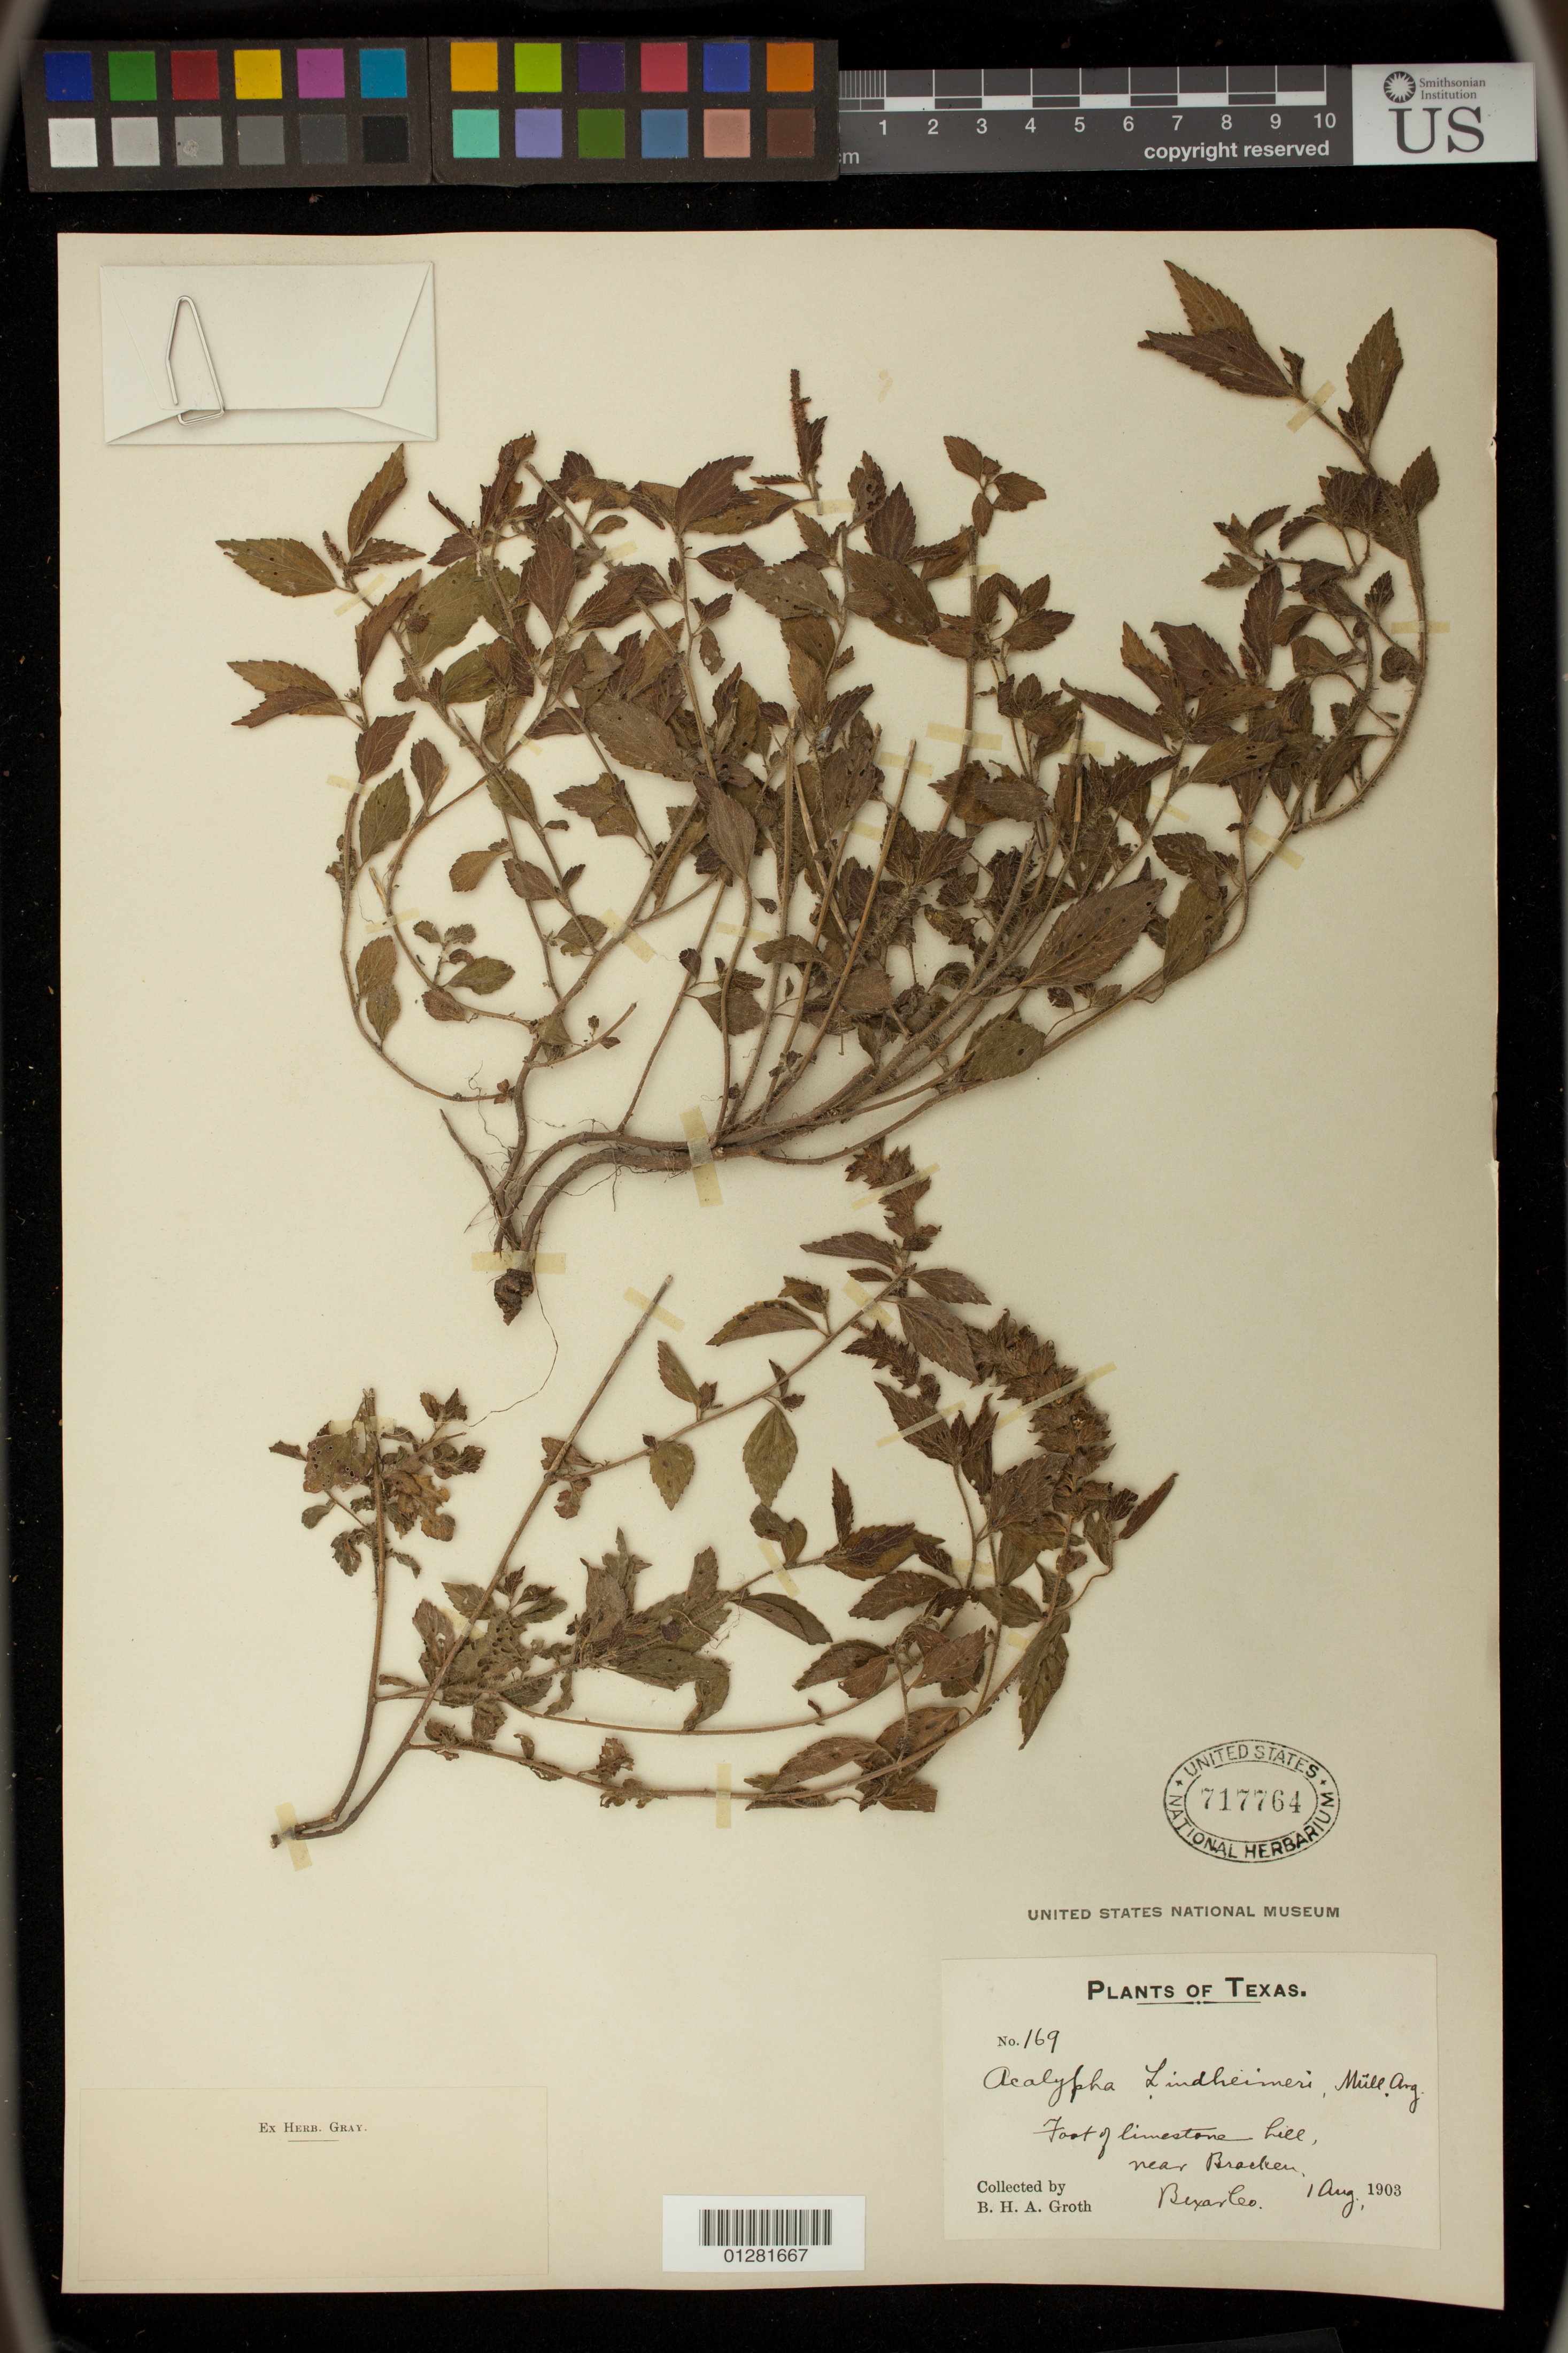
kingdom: Plantae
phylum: Tracheophyta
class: Magnoliopsida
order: Malpighiales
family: Euphorbiaceae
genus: Acalypha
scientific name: Acalypha lindheimeri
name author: Müll. Arg.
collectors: B. Groth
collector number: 169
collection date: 1903-08-01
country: United States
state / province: Texas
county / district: Bexar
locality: Near Bracken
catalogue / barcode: US 717764